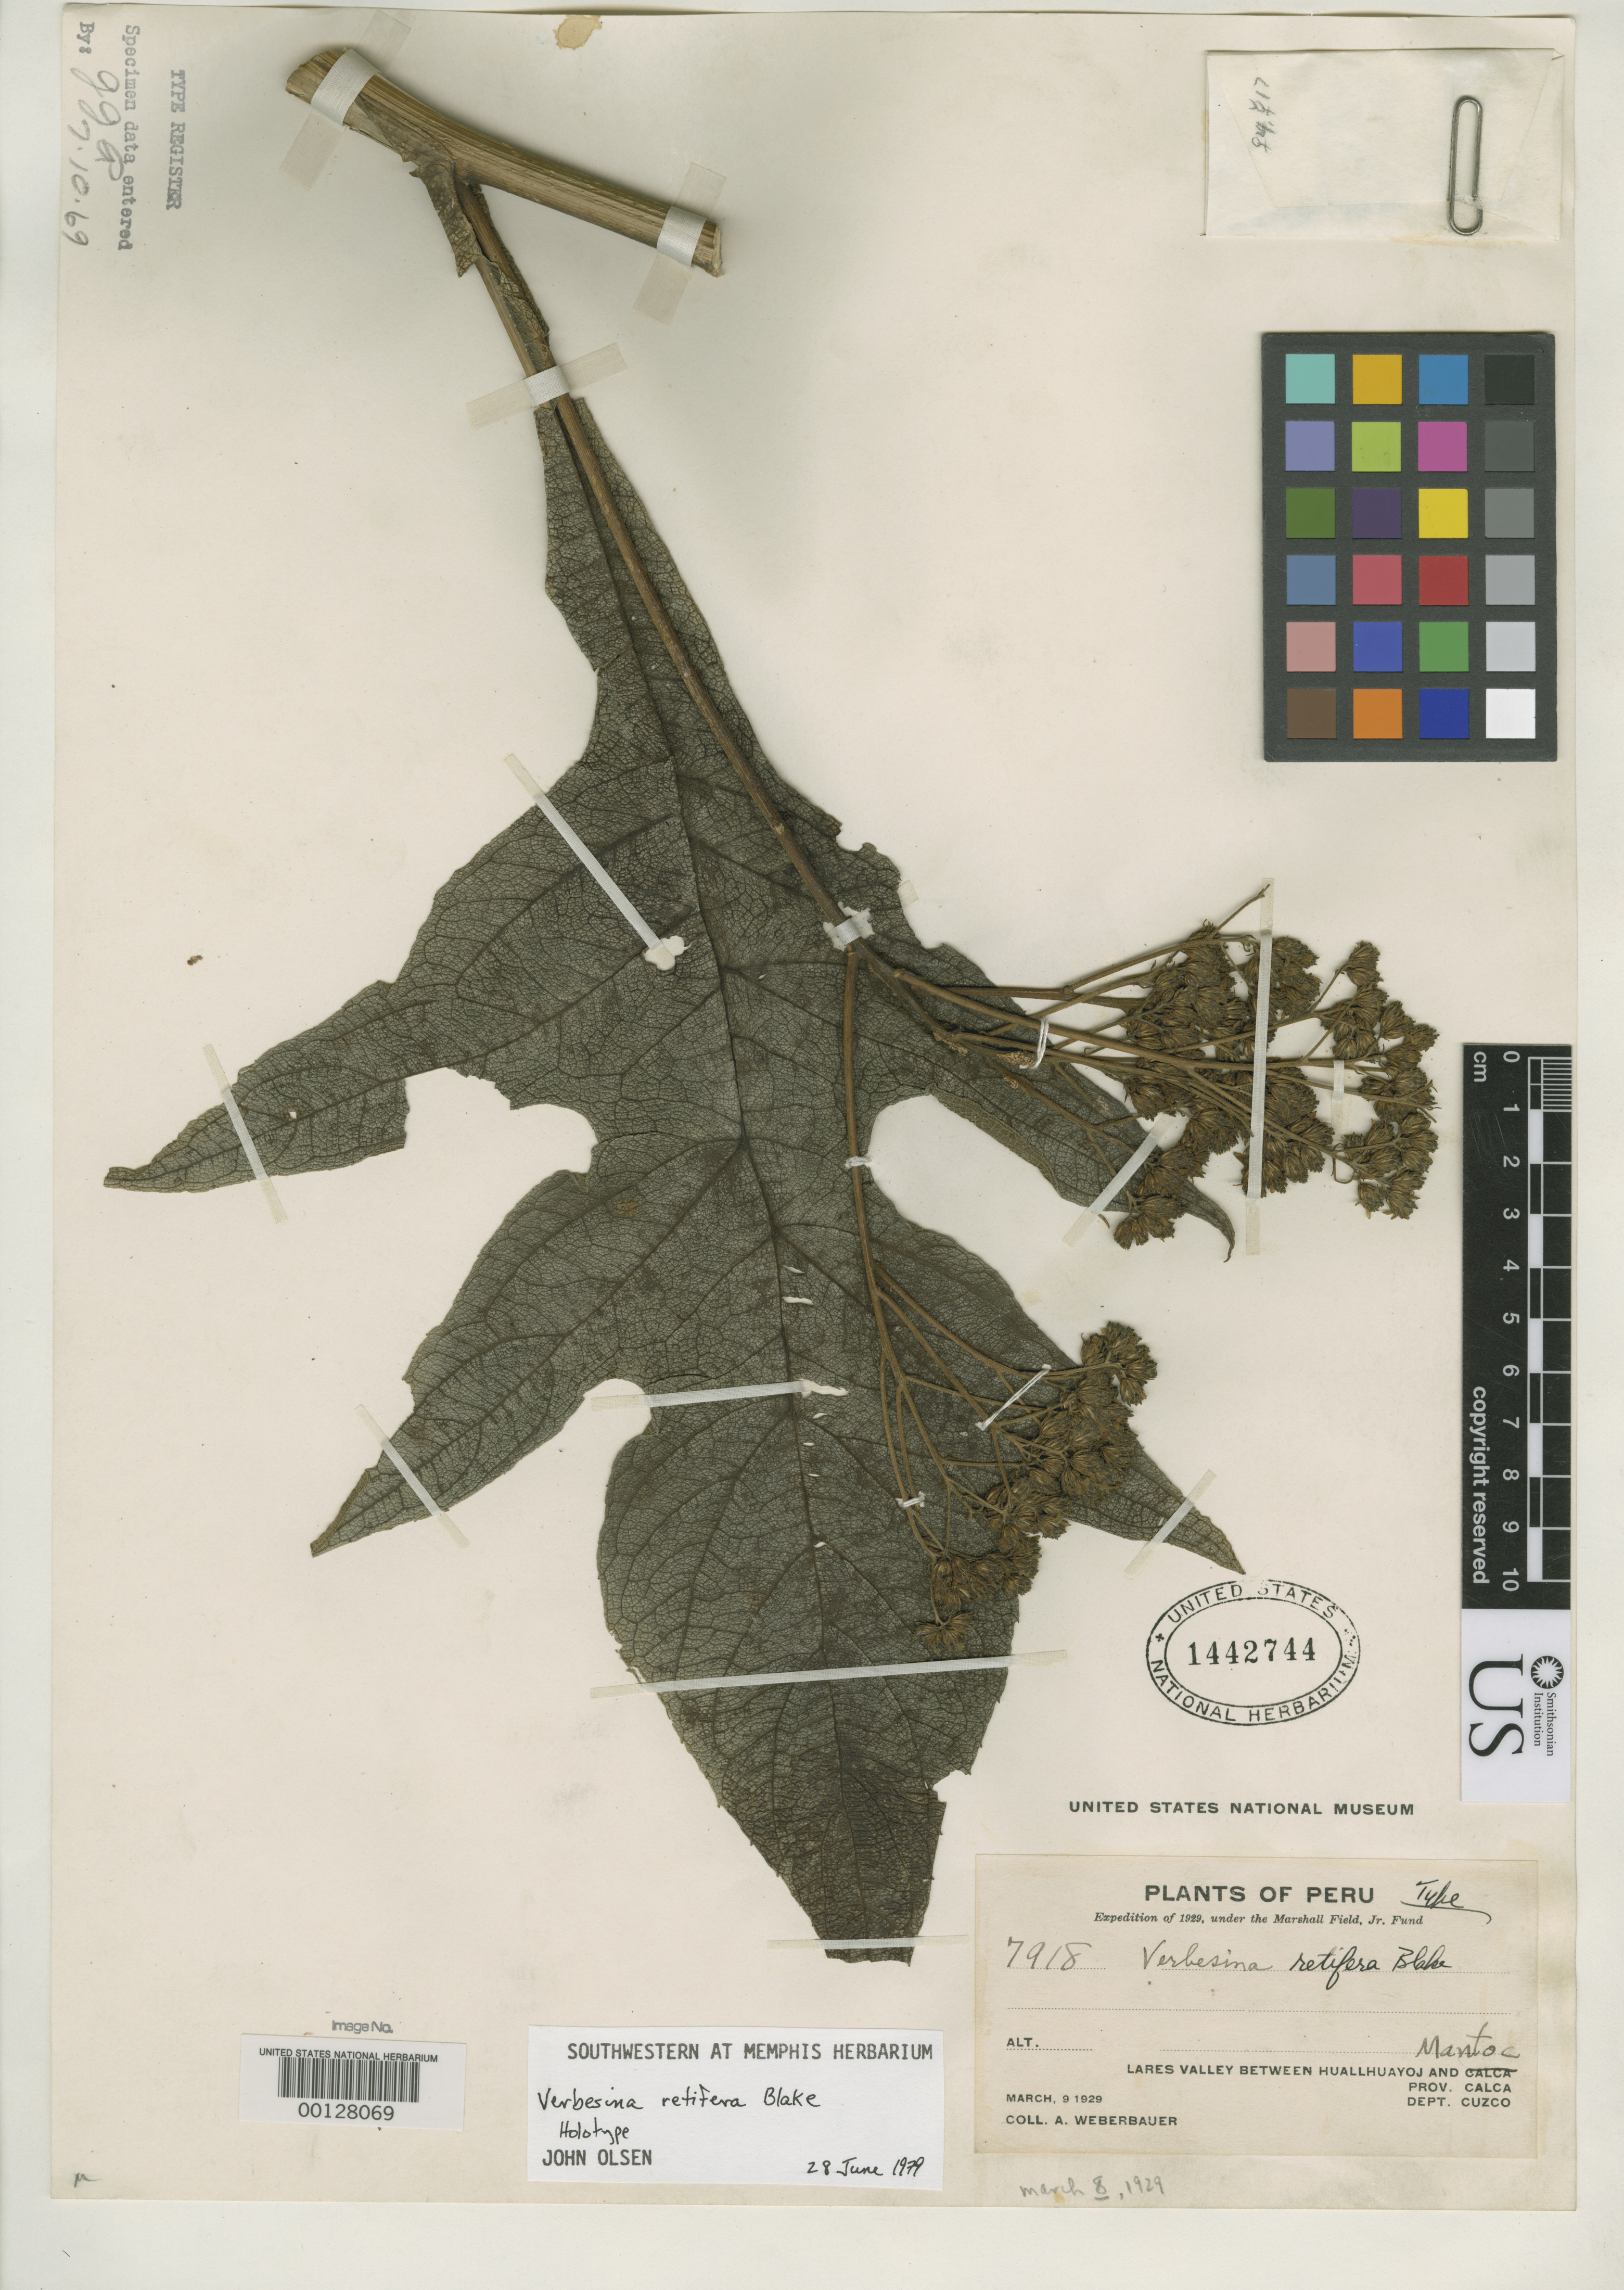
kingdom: Plantae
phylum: Tracheophyta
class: Magnoliopsida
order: Asterales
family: Asteraceae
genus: Verbesina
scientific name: Verbesina retifera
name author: S.F. Blake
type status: Holotype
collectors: A. Weberbauer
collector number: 7918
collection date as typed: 09 Mar 1929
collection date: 1929-03-09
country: Peru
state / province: Cusco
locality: Calca, between Huallhuayoj and Mantoc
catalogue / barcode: US 1442744